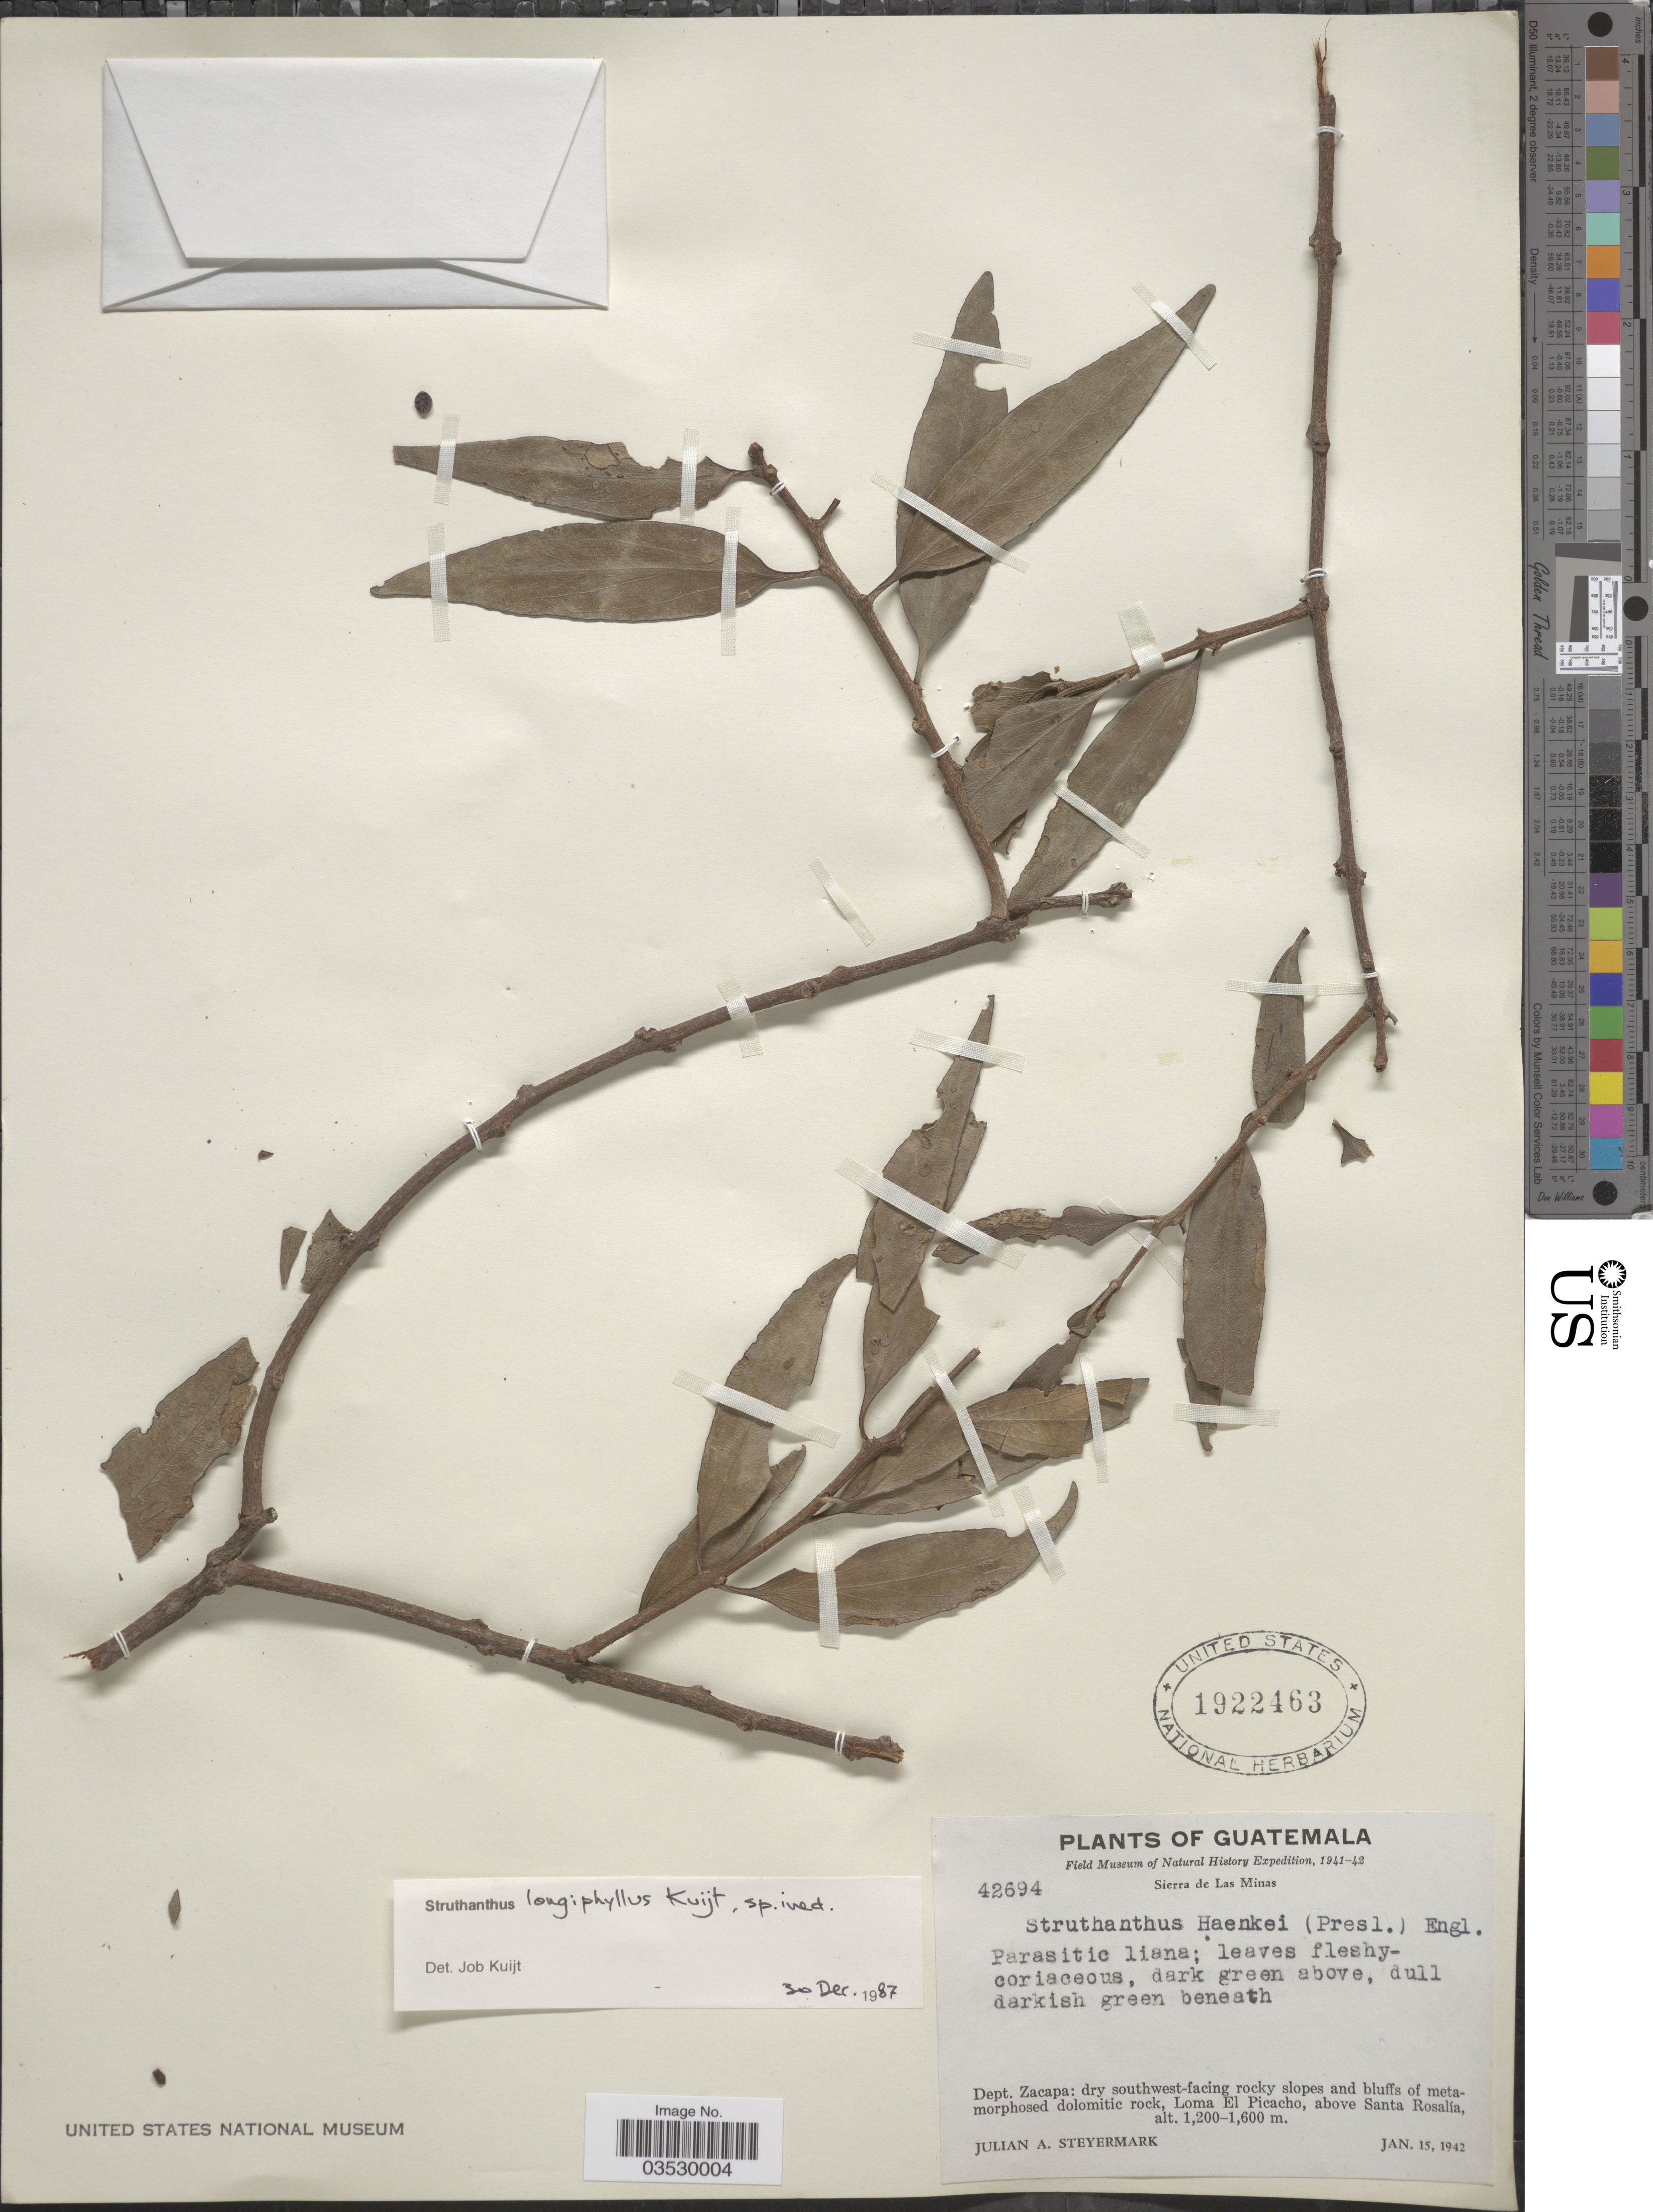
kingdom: Plantae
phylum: Tracheophyta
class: Magnoliopsida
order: Santalales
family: Loranthaceae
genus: Struthanthus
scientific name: Struthanthus longiphyllus Kuijt sp. nov. ined.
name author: Kuijt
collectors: J. Steyermark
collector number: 42694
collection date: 1942-01-15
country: Guatemala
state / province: Zacapa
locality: Sierra de Las Minas: Dept. Zacapa: Loma El Picacho, above Santa Rosalía.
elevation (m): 1200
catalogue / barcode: US 1922463